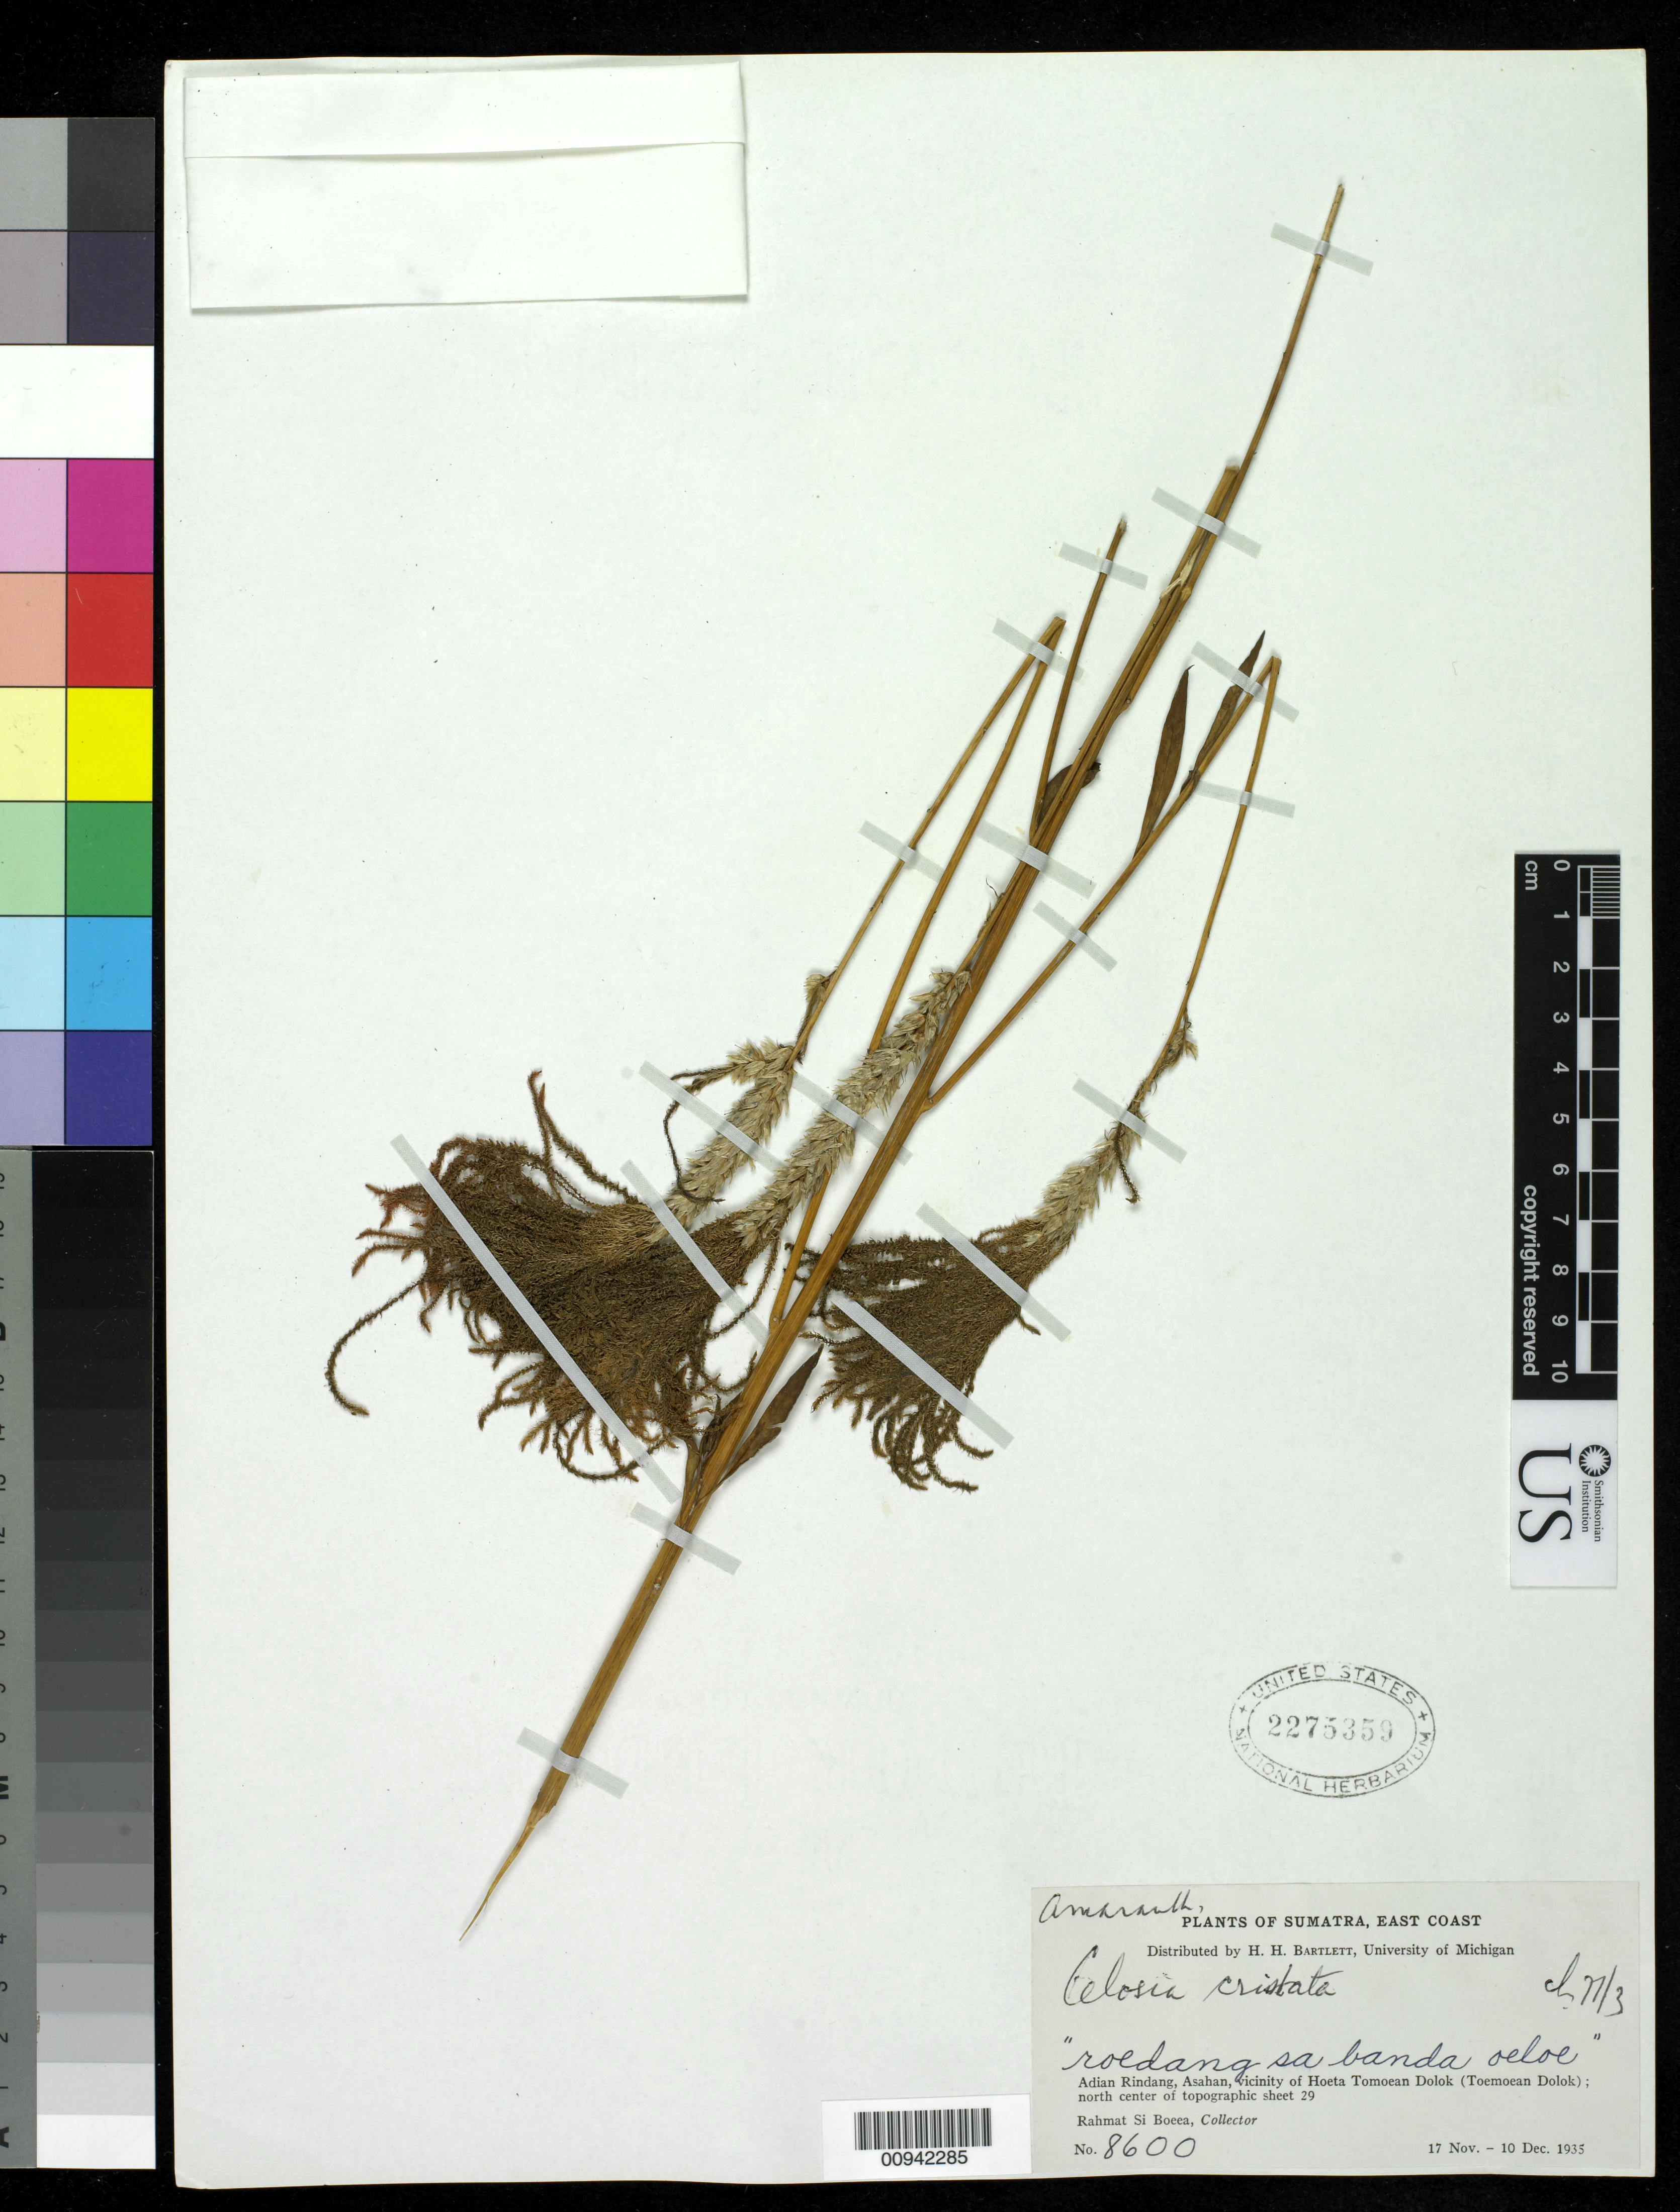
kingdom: Plantae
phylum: Tracheophyta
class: Magnoliopsida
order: Caryophyllales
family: Amaranthaceae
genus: Celosia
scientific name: Celosia argentea var. cristata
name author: (L.) Kuntze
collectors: Rahmat Si Boeea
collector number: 8600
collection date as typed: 17 Nov 1935 to 10 Dec 1935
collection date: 1935-11-17/1935-12-10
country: Indonesia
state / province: Sumatra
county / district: Aceh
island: Sumatra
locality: Adian Rindang, Asahan, vicinity of Hoeta Tomoean Dolok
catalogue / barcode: US 2275359